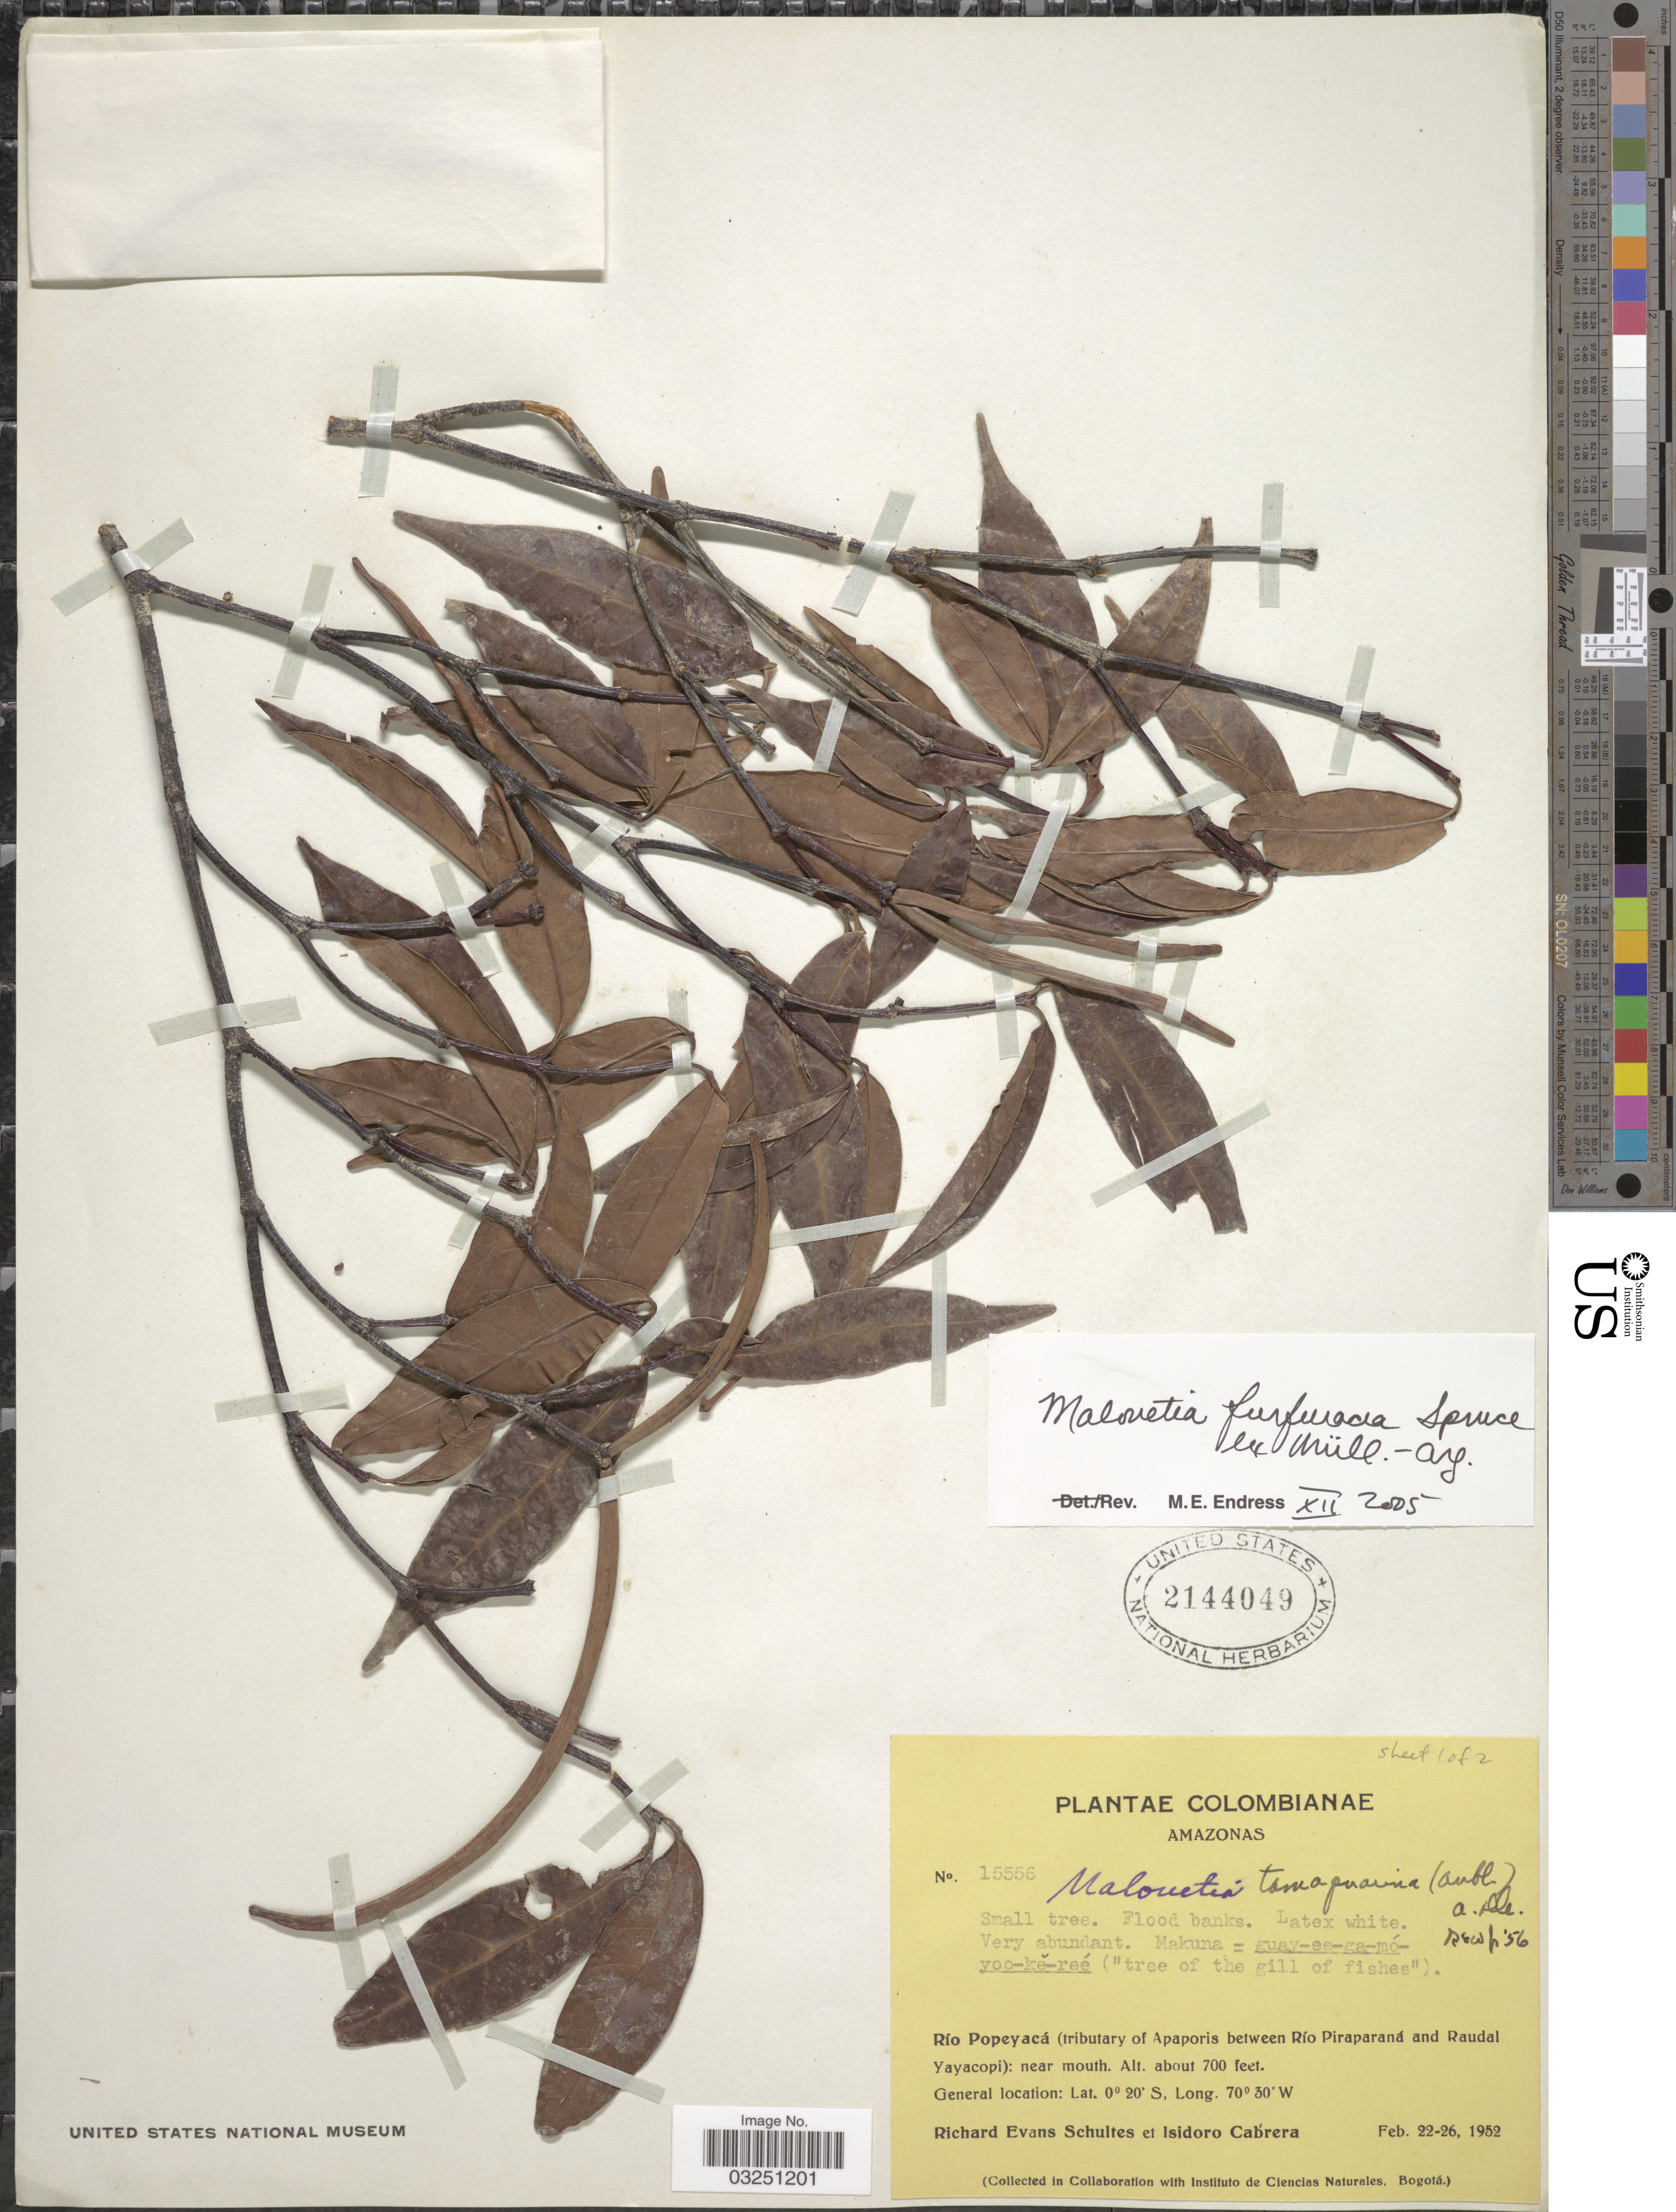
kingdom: Plantae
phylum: Tracheophyta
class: Magnoliopsida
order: Gentianales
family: Apocynaceae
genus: Malouetia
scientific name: Malouetia furfuracea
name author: Benth. ex Müll. Arg.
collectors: R. E. Schultes & I. Cabrera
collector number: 15556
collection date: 1952-02-22/1952-02-26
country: Colombia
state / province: Amazônas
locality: Río Popeyacá (tributary of Apaporis between Río Piraparaná and Raudal Yayacopi): near mouth.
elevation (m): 213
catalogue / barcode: US 2144049